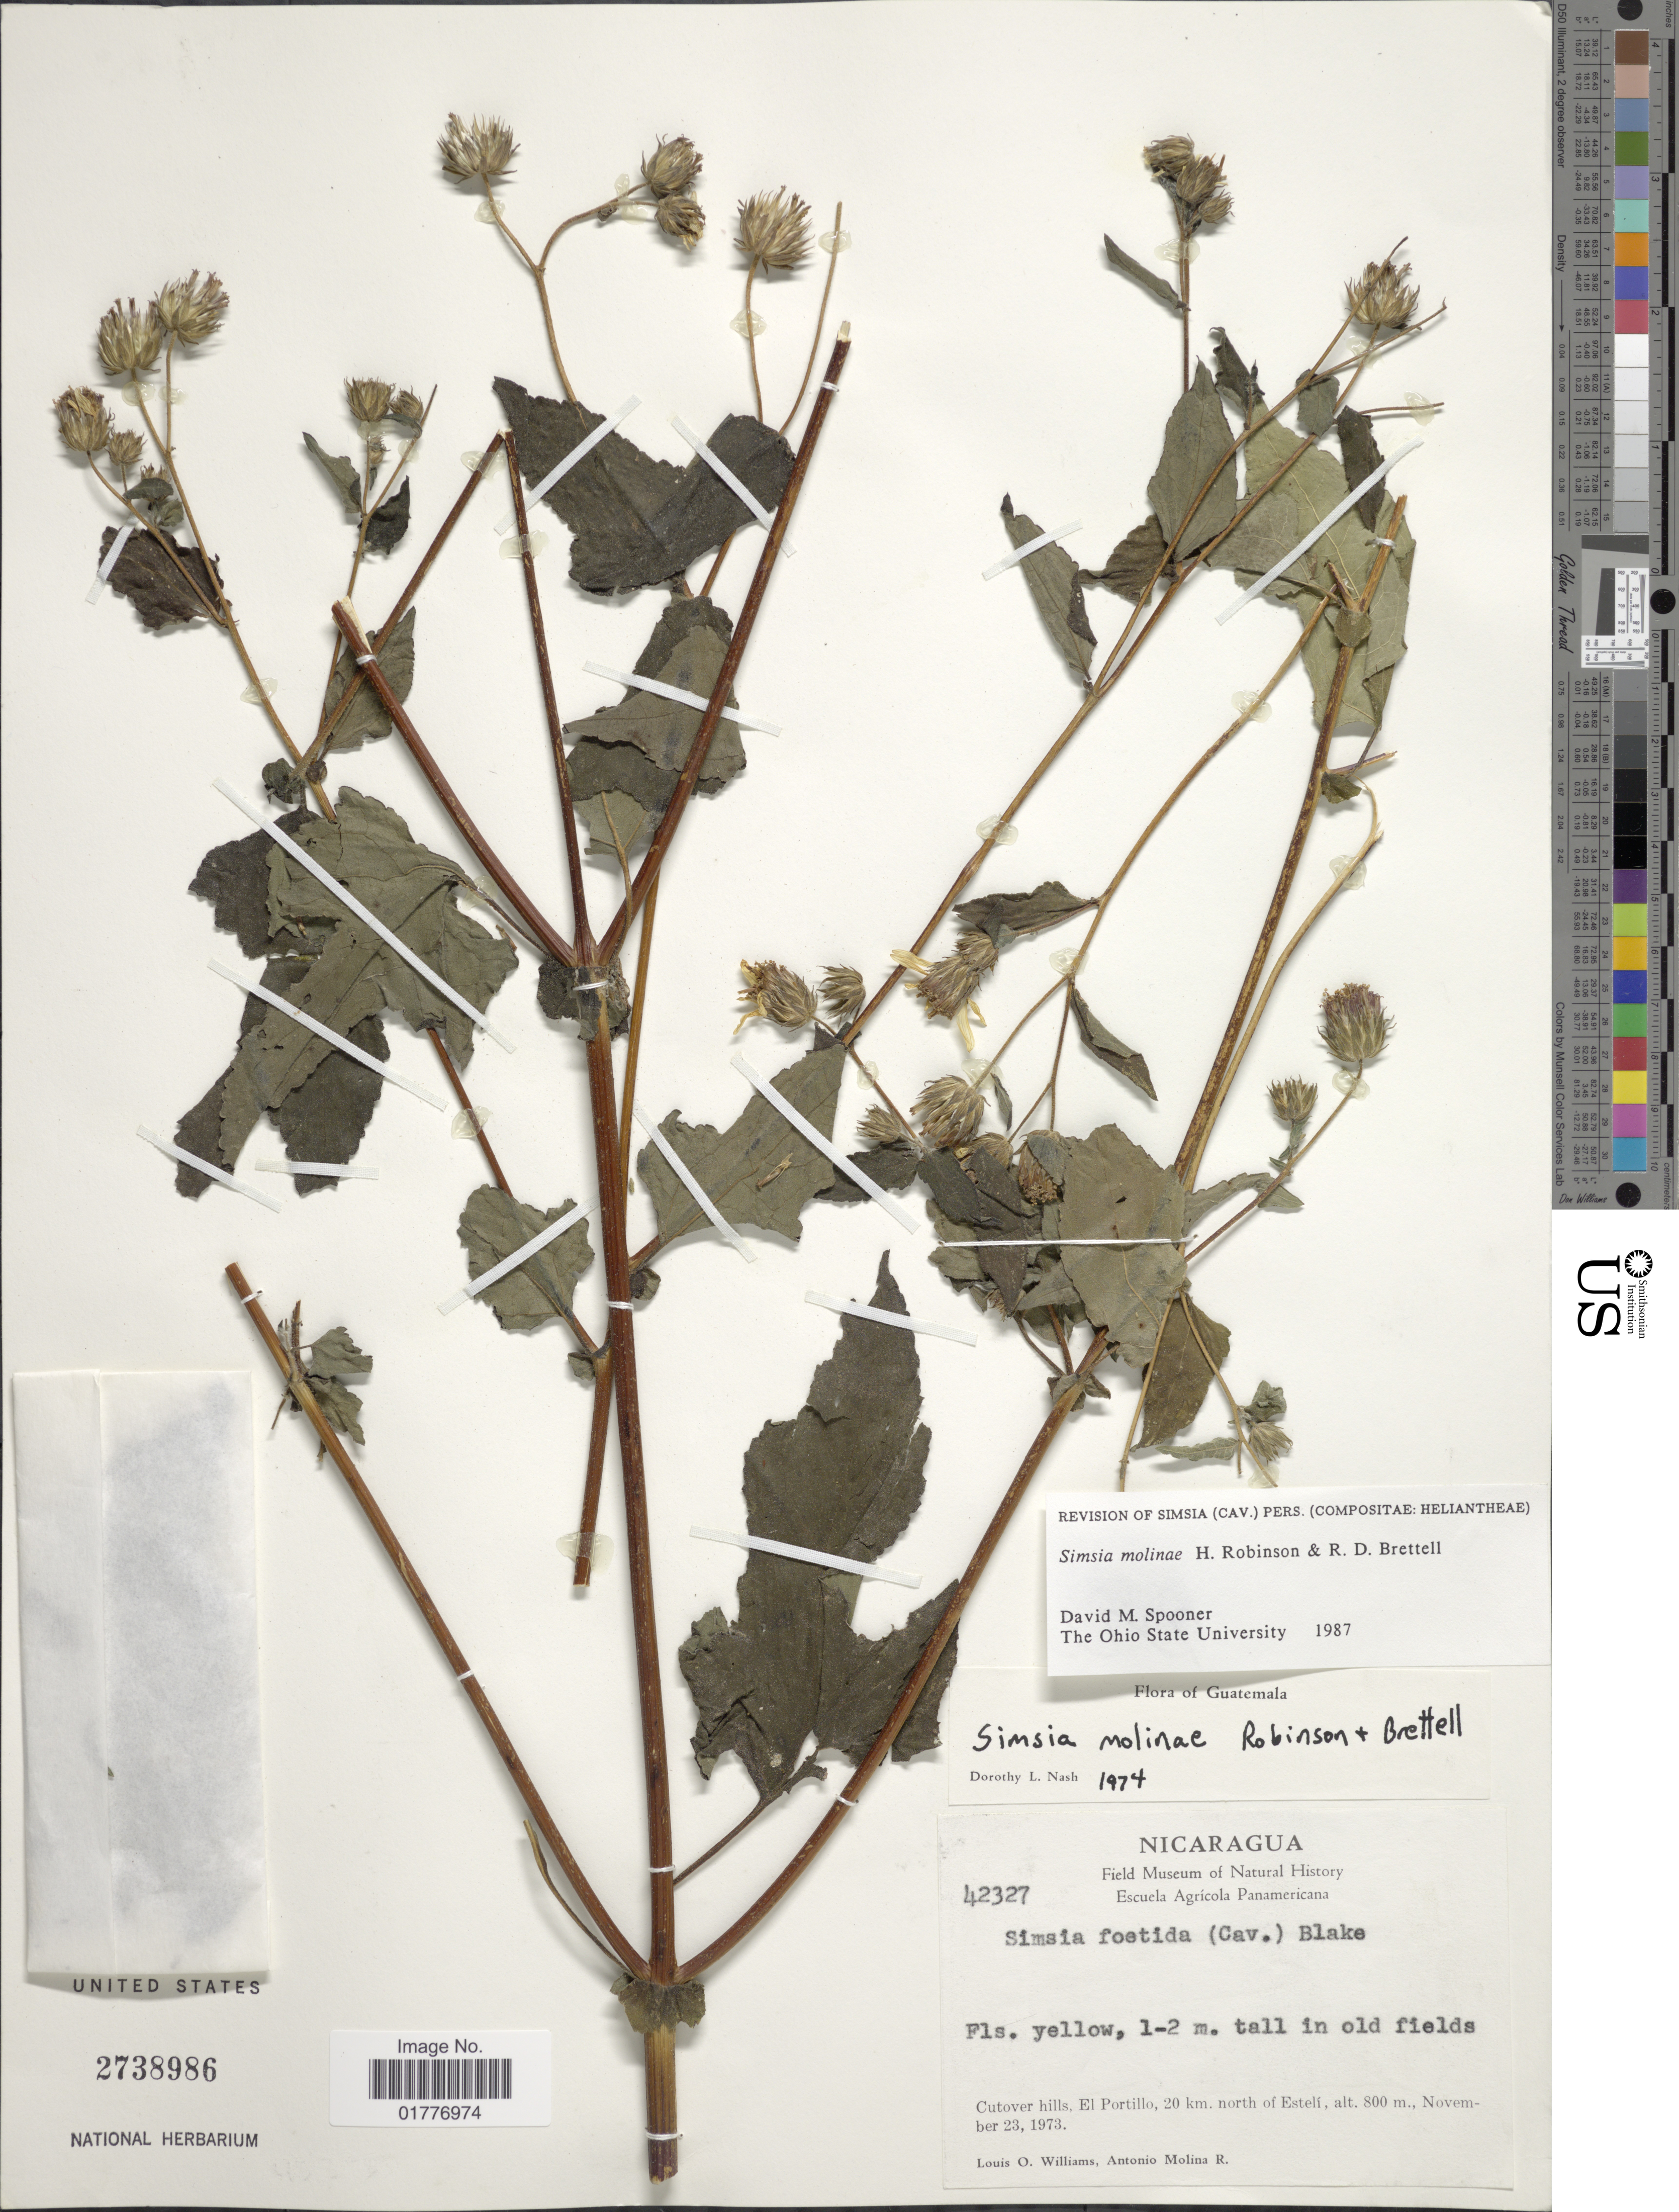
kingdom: Plantae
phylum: Tracheophyta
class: Magnoliopsida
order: Asterales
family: Asteraceae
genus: Simsia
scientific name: Simsia molinae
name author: H. Rob. & Brettell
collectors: L. O. Williams & A. Molina R.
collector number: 42327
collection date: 1973-11-23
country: Nicaragua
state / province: Esteli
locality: Cutover hills, El Portillo, 20 km. north of Esteli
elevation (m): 800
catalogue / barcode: US 2738986